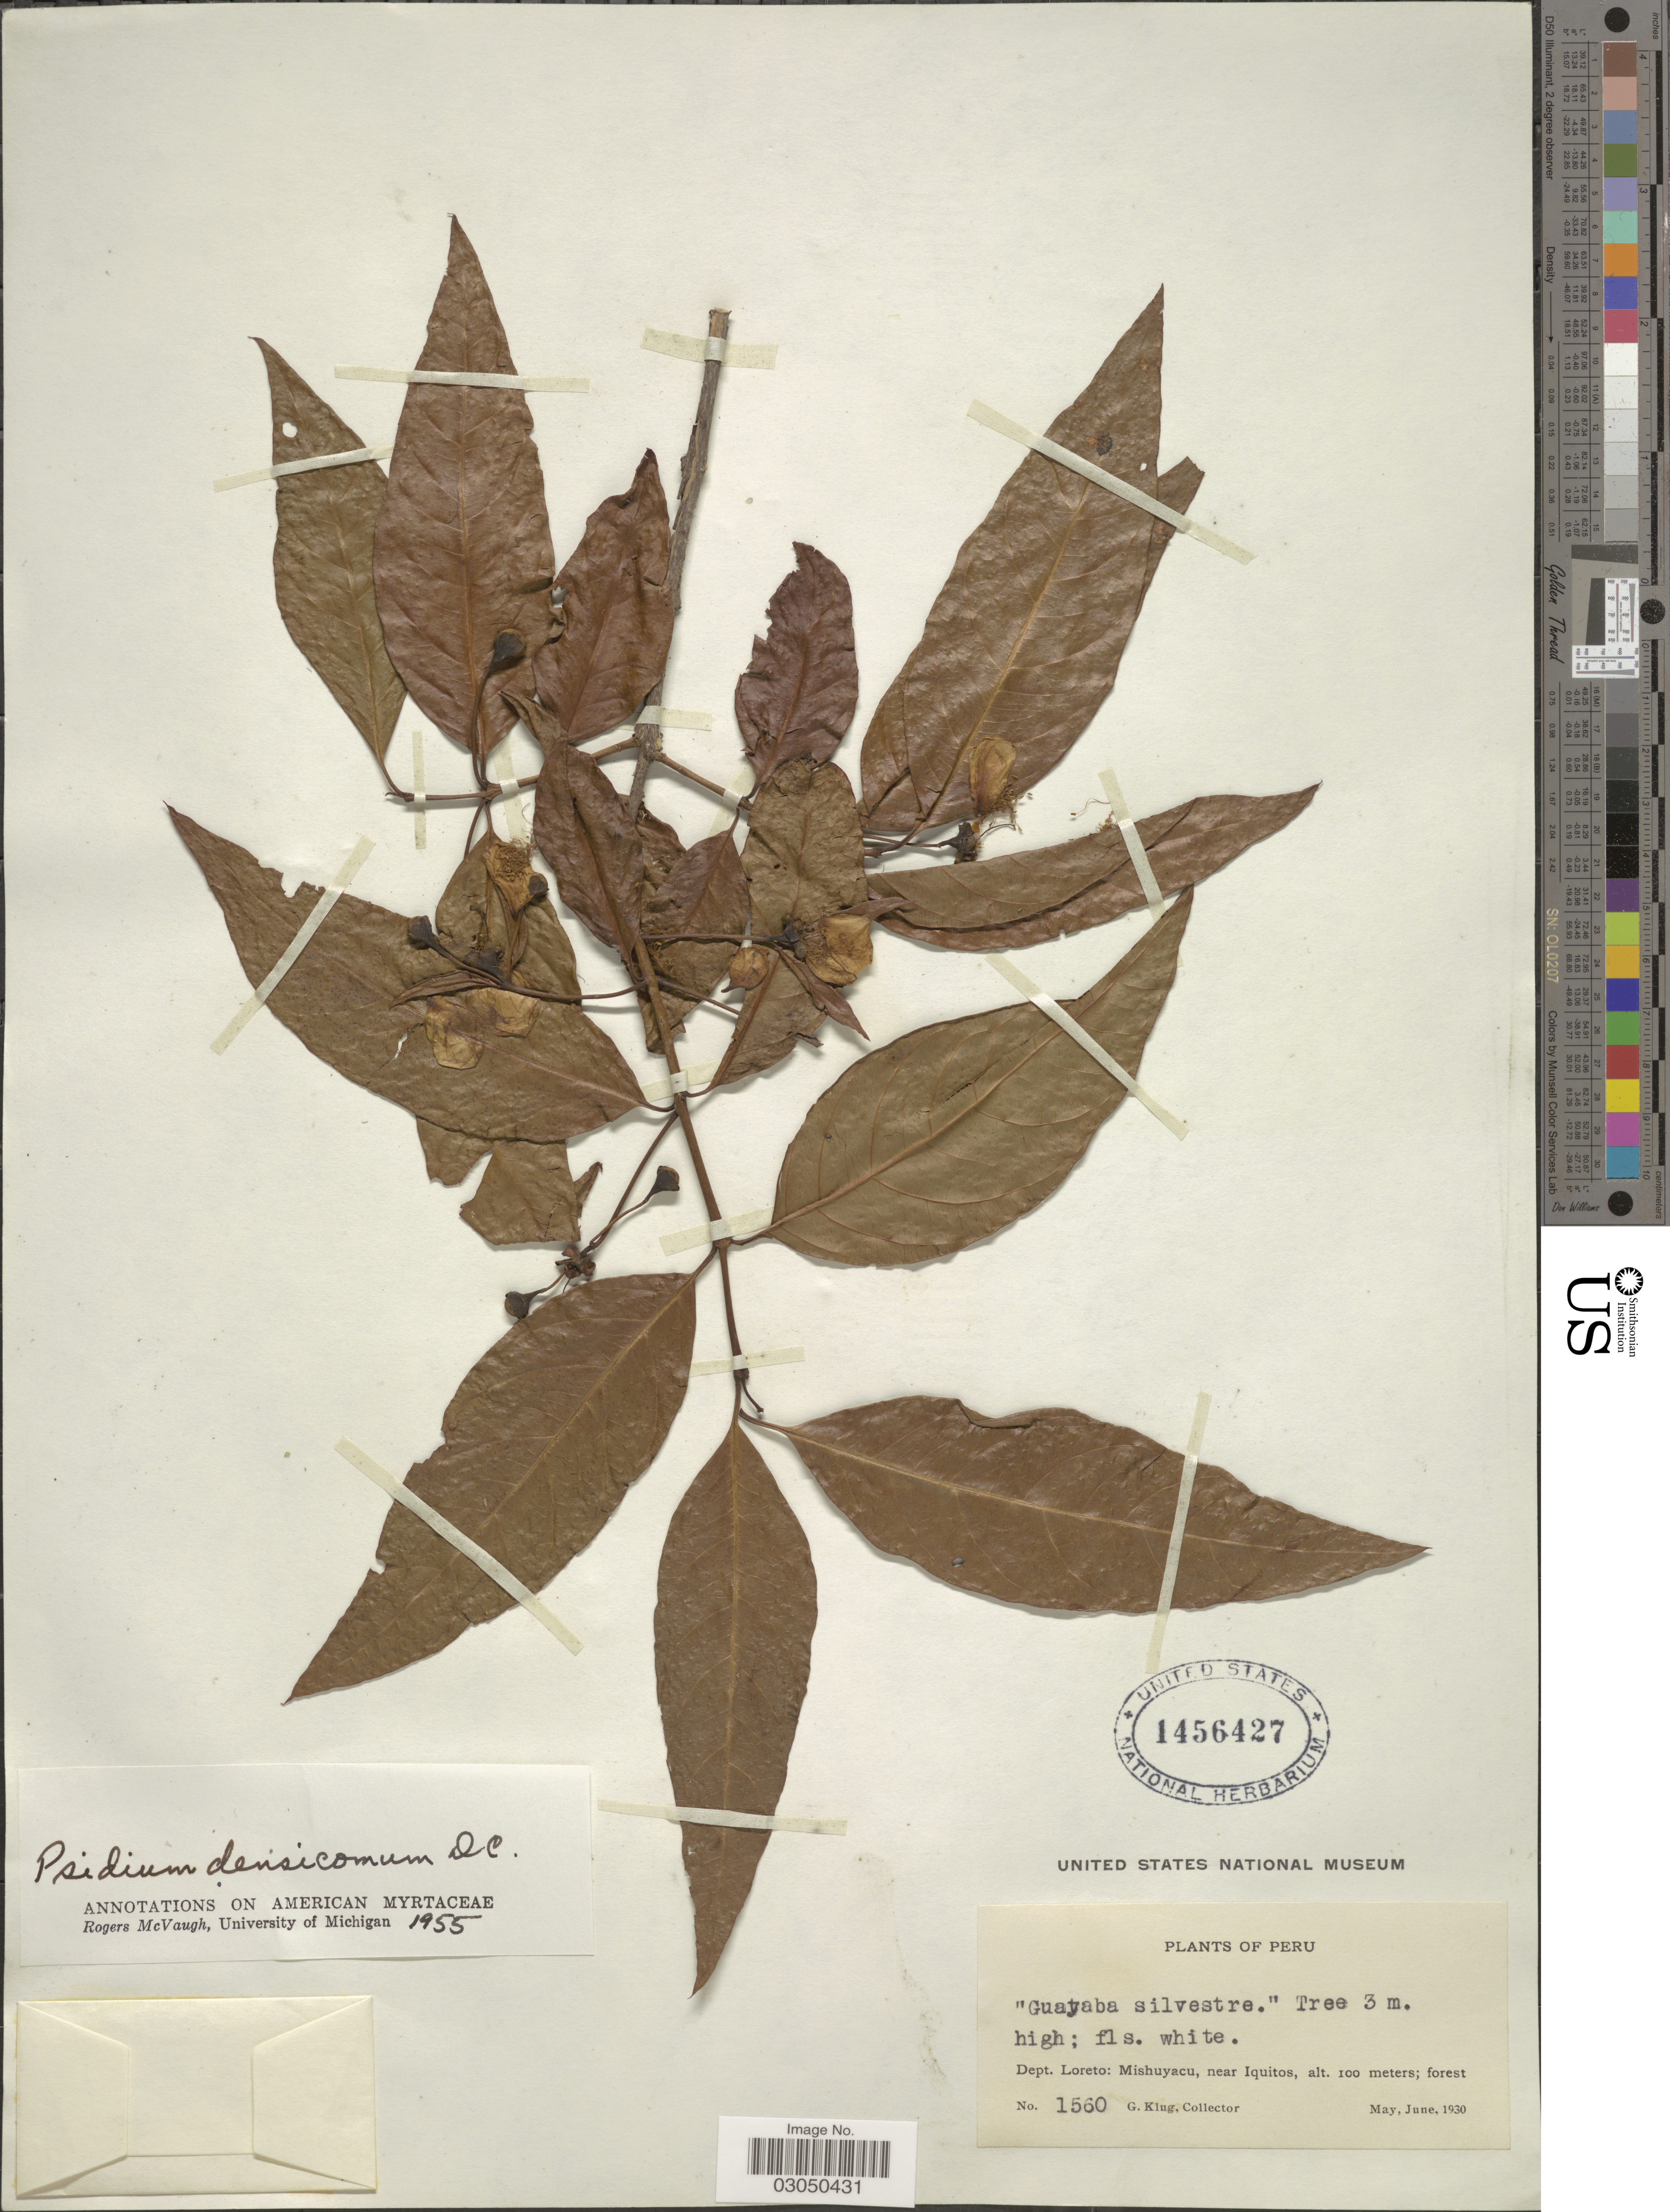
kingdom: Plantae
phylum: Tracheophyta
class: Magnoliopsida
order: Myrtales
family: Myrtaceae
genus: Psidium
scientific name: Psidium densicomum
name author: DC.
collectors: G. Klug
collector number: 1560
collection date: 1930-05/1930-06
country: Peru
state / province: Loreto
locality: Dept. Loreto: Mishuyacu, near Iquitos.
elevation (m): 100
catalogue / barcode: US 1456427